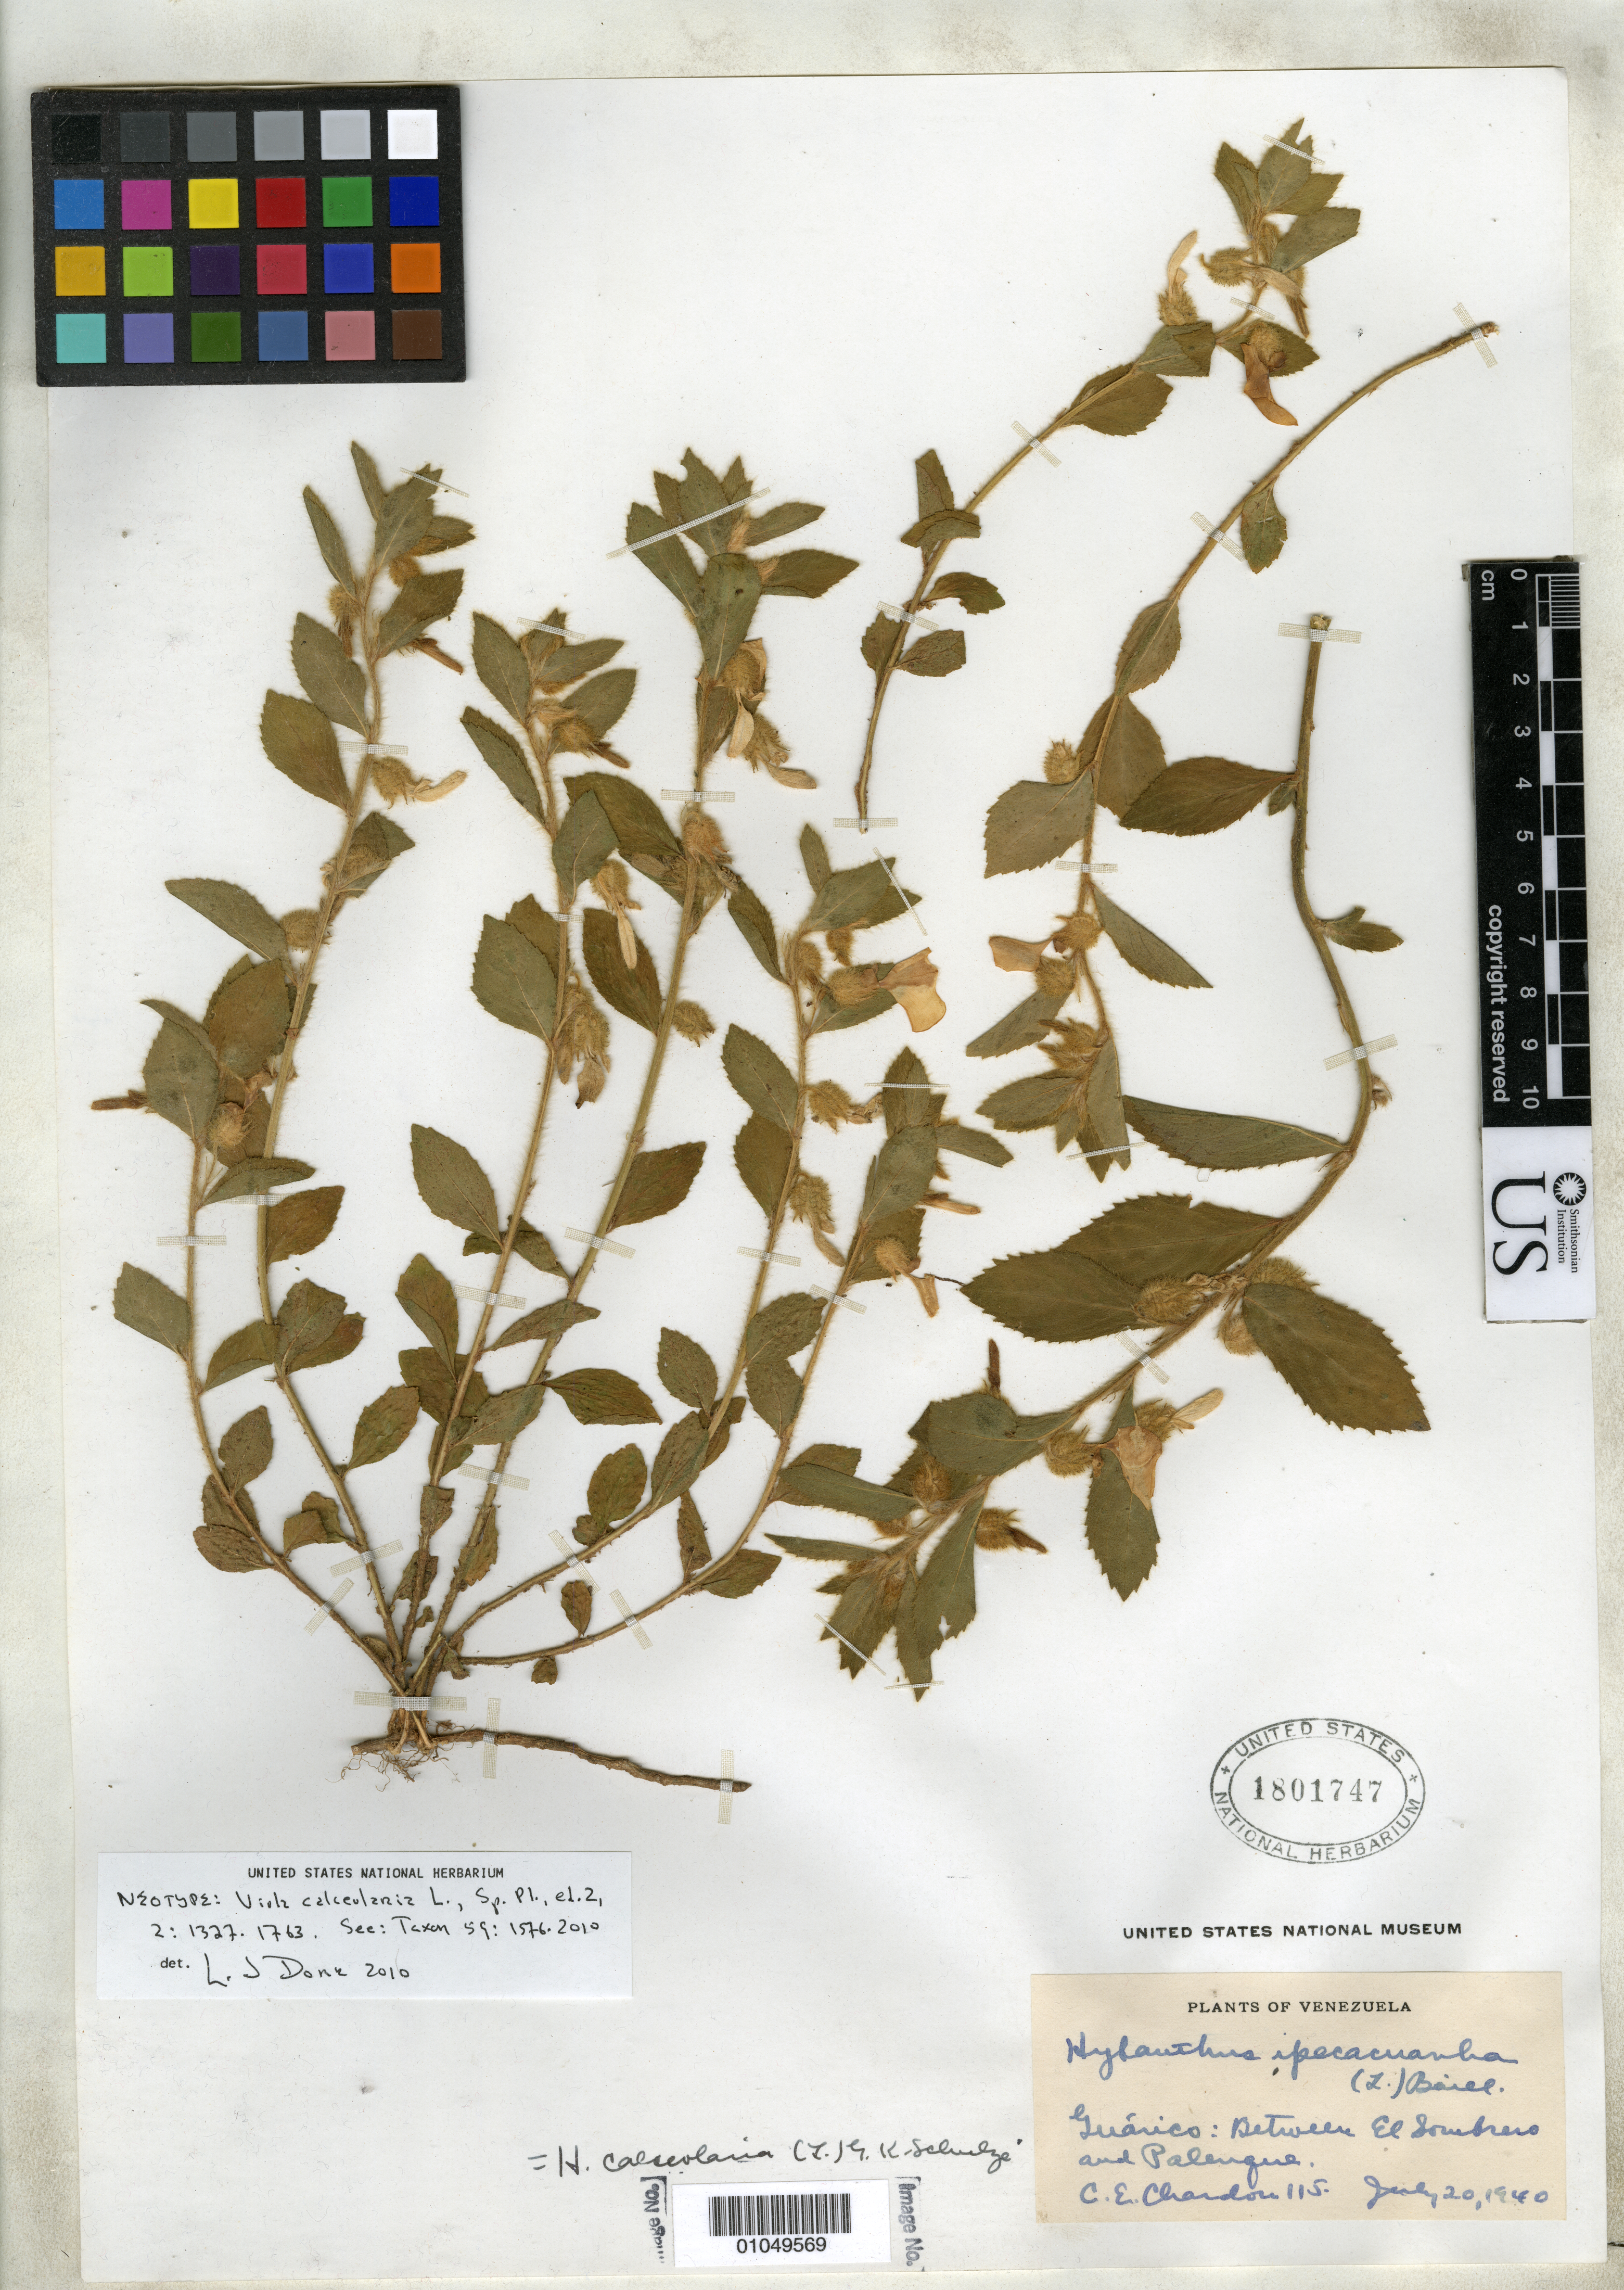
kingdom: Plantae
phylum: Tracheophyta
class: Magnoliopsida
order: Malpighiales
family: Violaceae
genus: Viola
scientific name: Viola calceolaria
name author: L.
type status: Neotype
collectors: C. E. Chardón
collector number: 115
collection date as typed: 20 Jul 1940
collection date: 1940-07-20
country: Venezuela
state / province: Guárico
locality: Guárico: between El Sombrero and Palenque.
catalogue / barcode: US 1801747